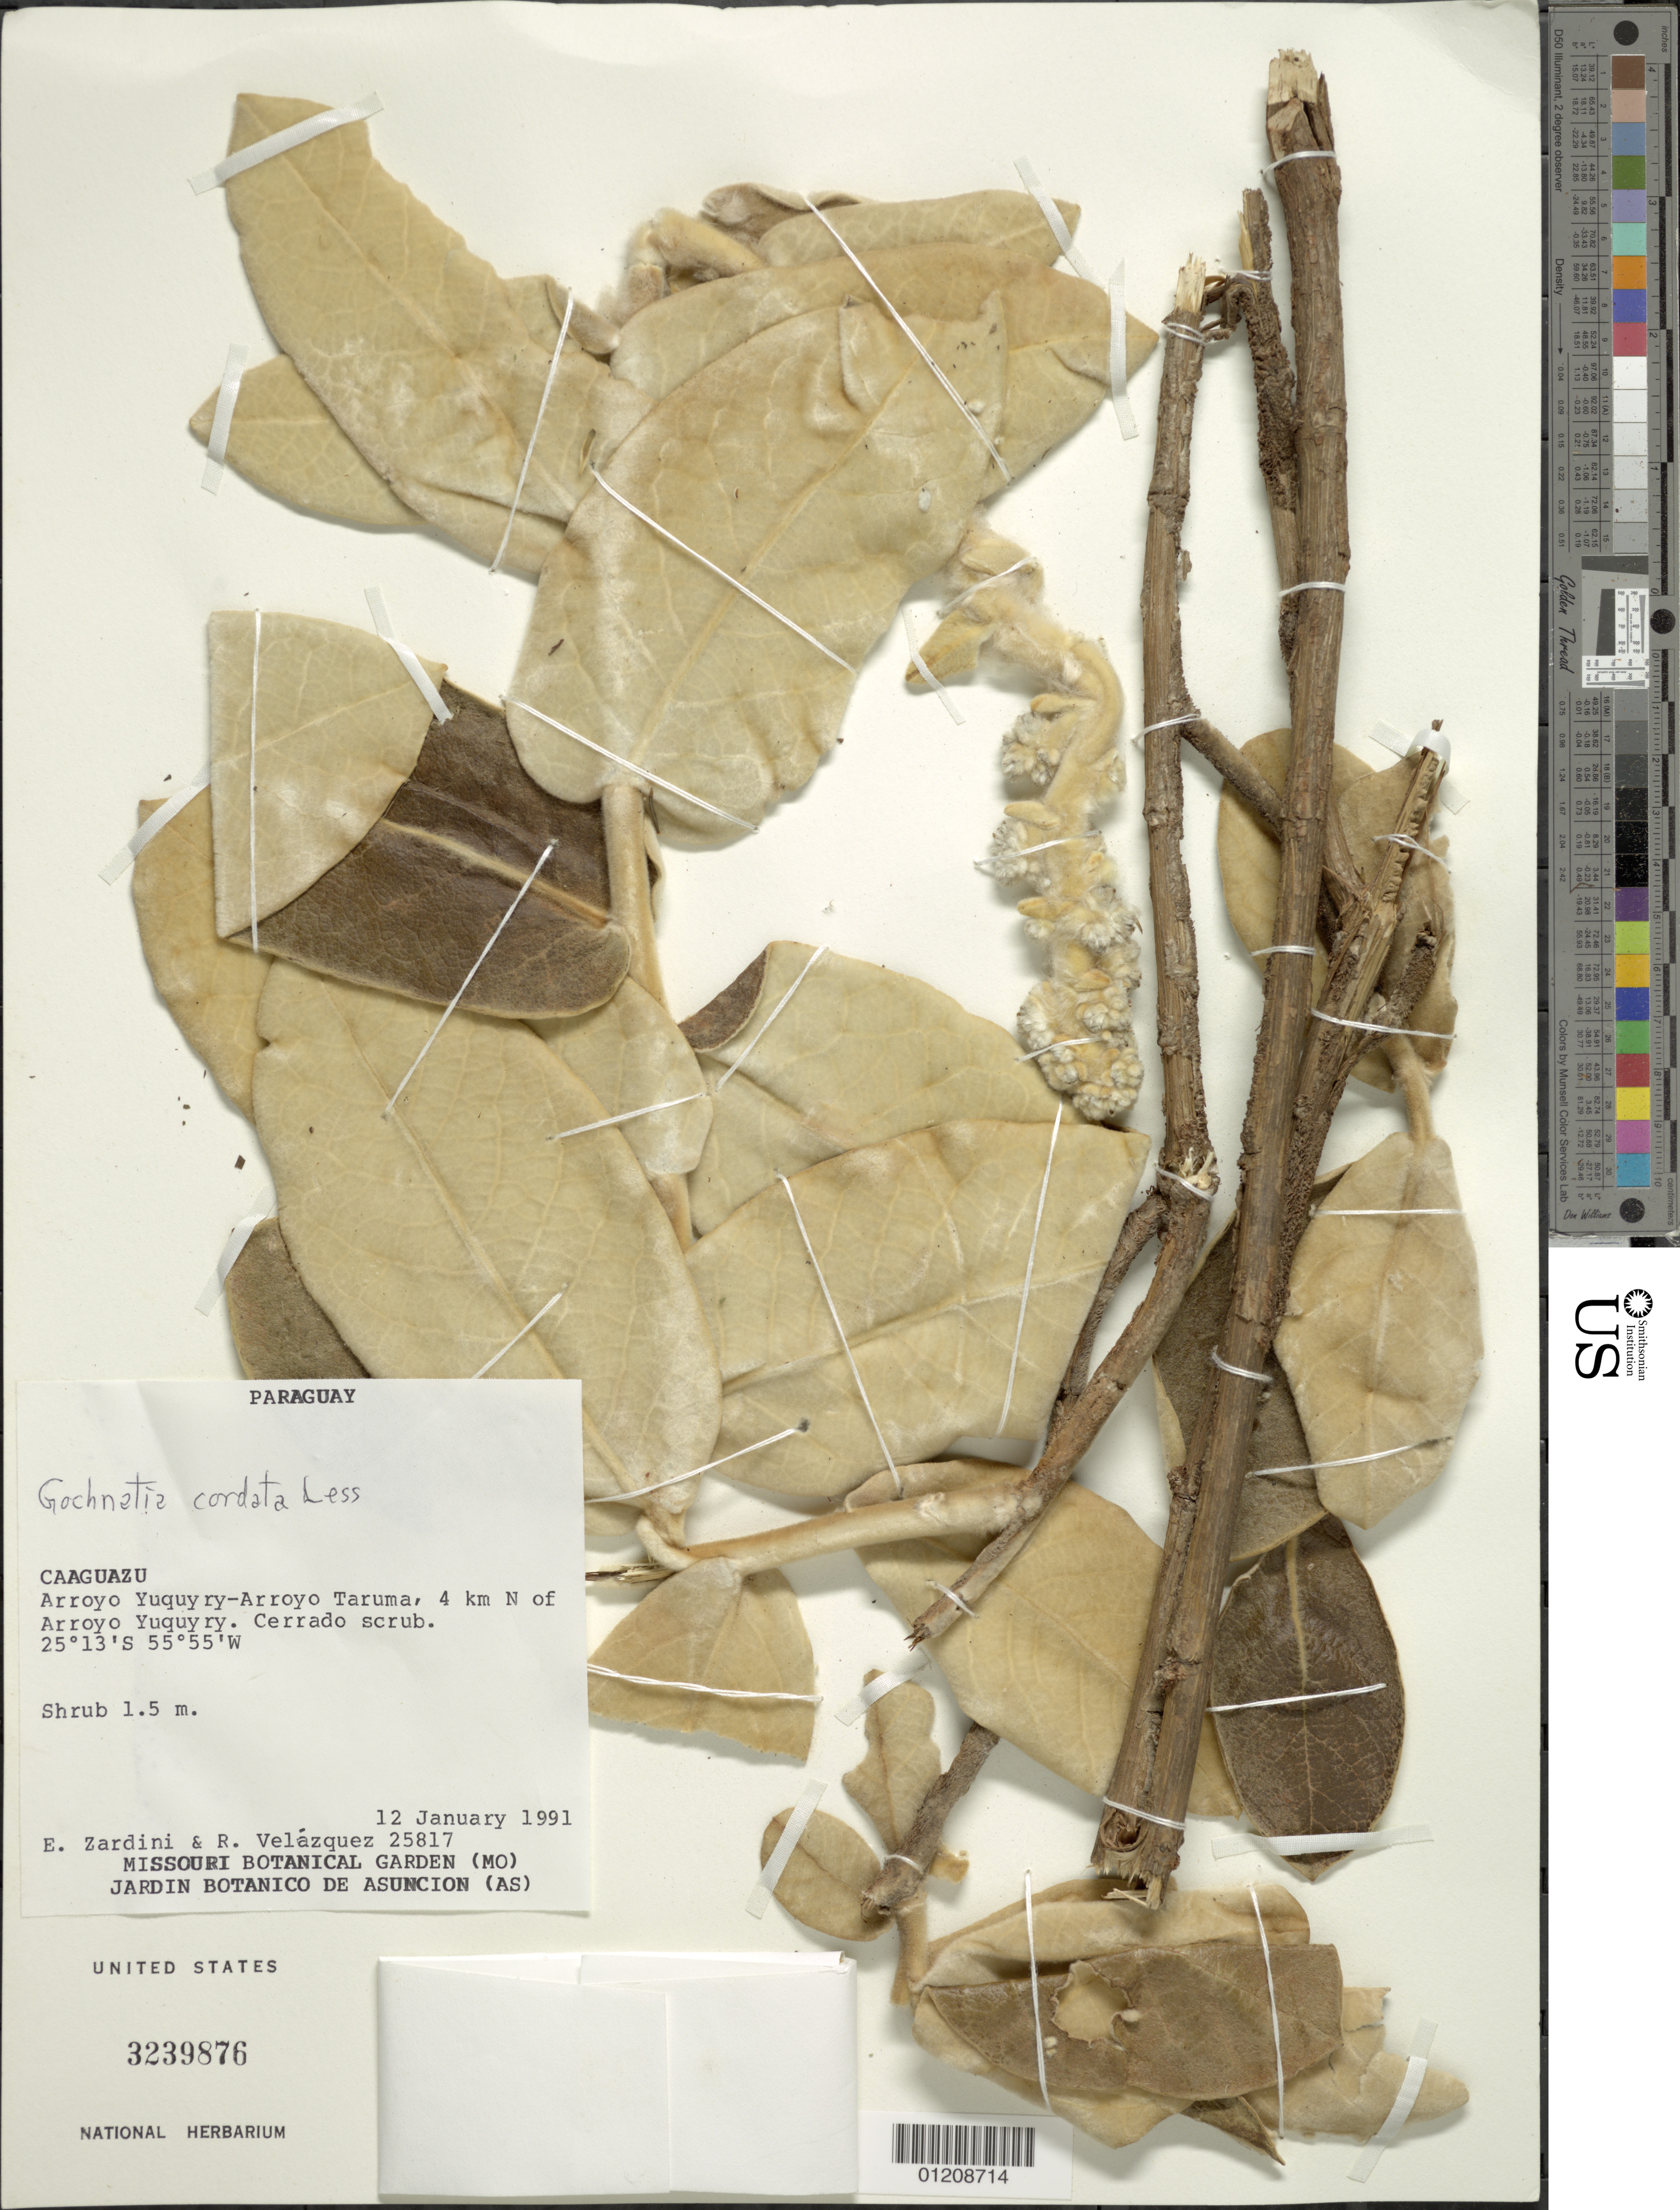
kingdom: Plantae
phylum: Tracheophyta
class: Magnoliopsida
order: Asterales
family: Asteraceae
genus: Moquiniastrum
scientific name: Moquiniastrum cordatum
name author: (Less.) G. Sancho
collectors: E. M. Zardini & H. Velasquez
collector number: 25817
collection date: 1991-01-12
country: Paraguay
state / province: Caaguazu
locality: Arroyo Yuguy ry-Arroyo Taruma, 4 km N of Arroy Yuguyry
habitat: Cerrado scrub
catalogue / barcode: US 3239876